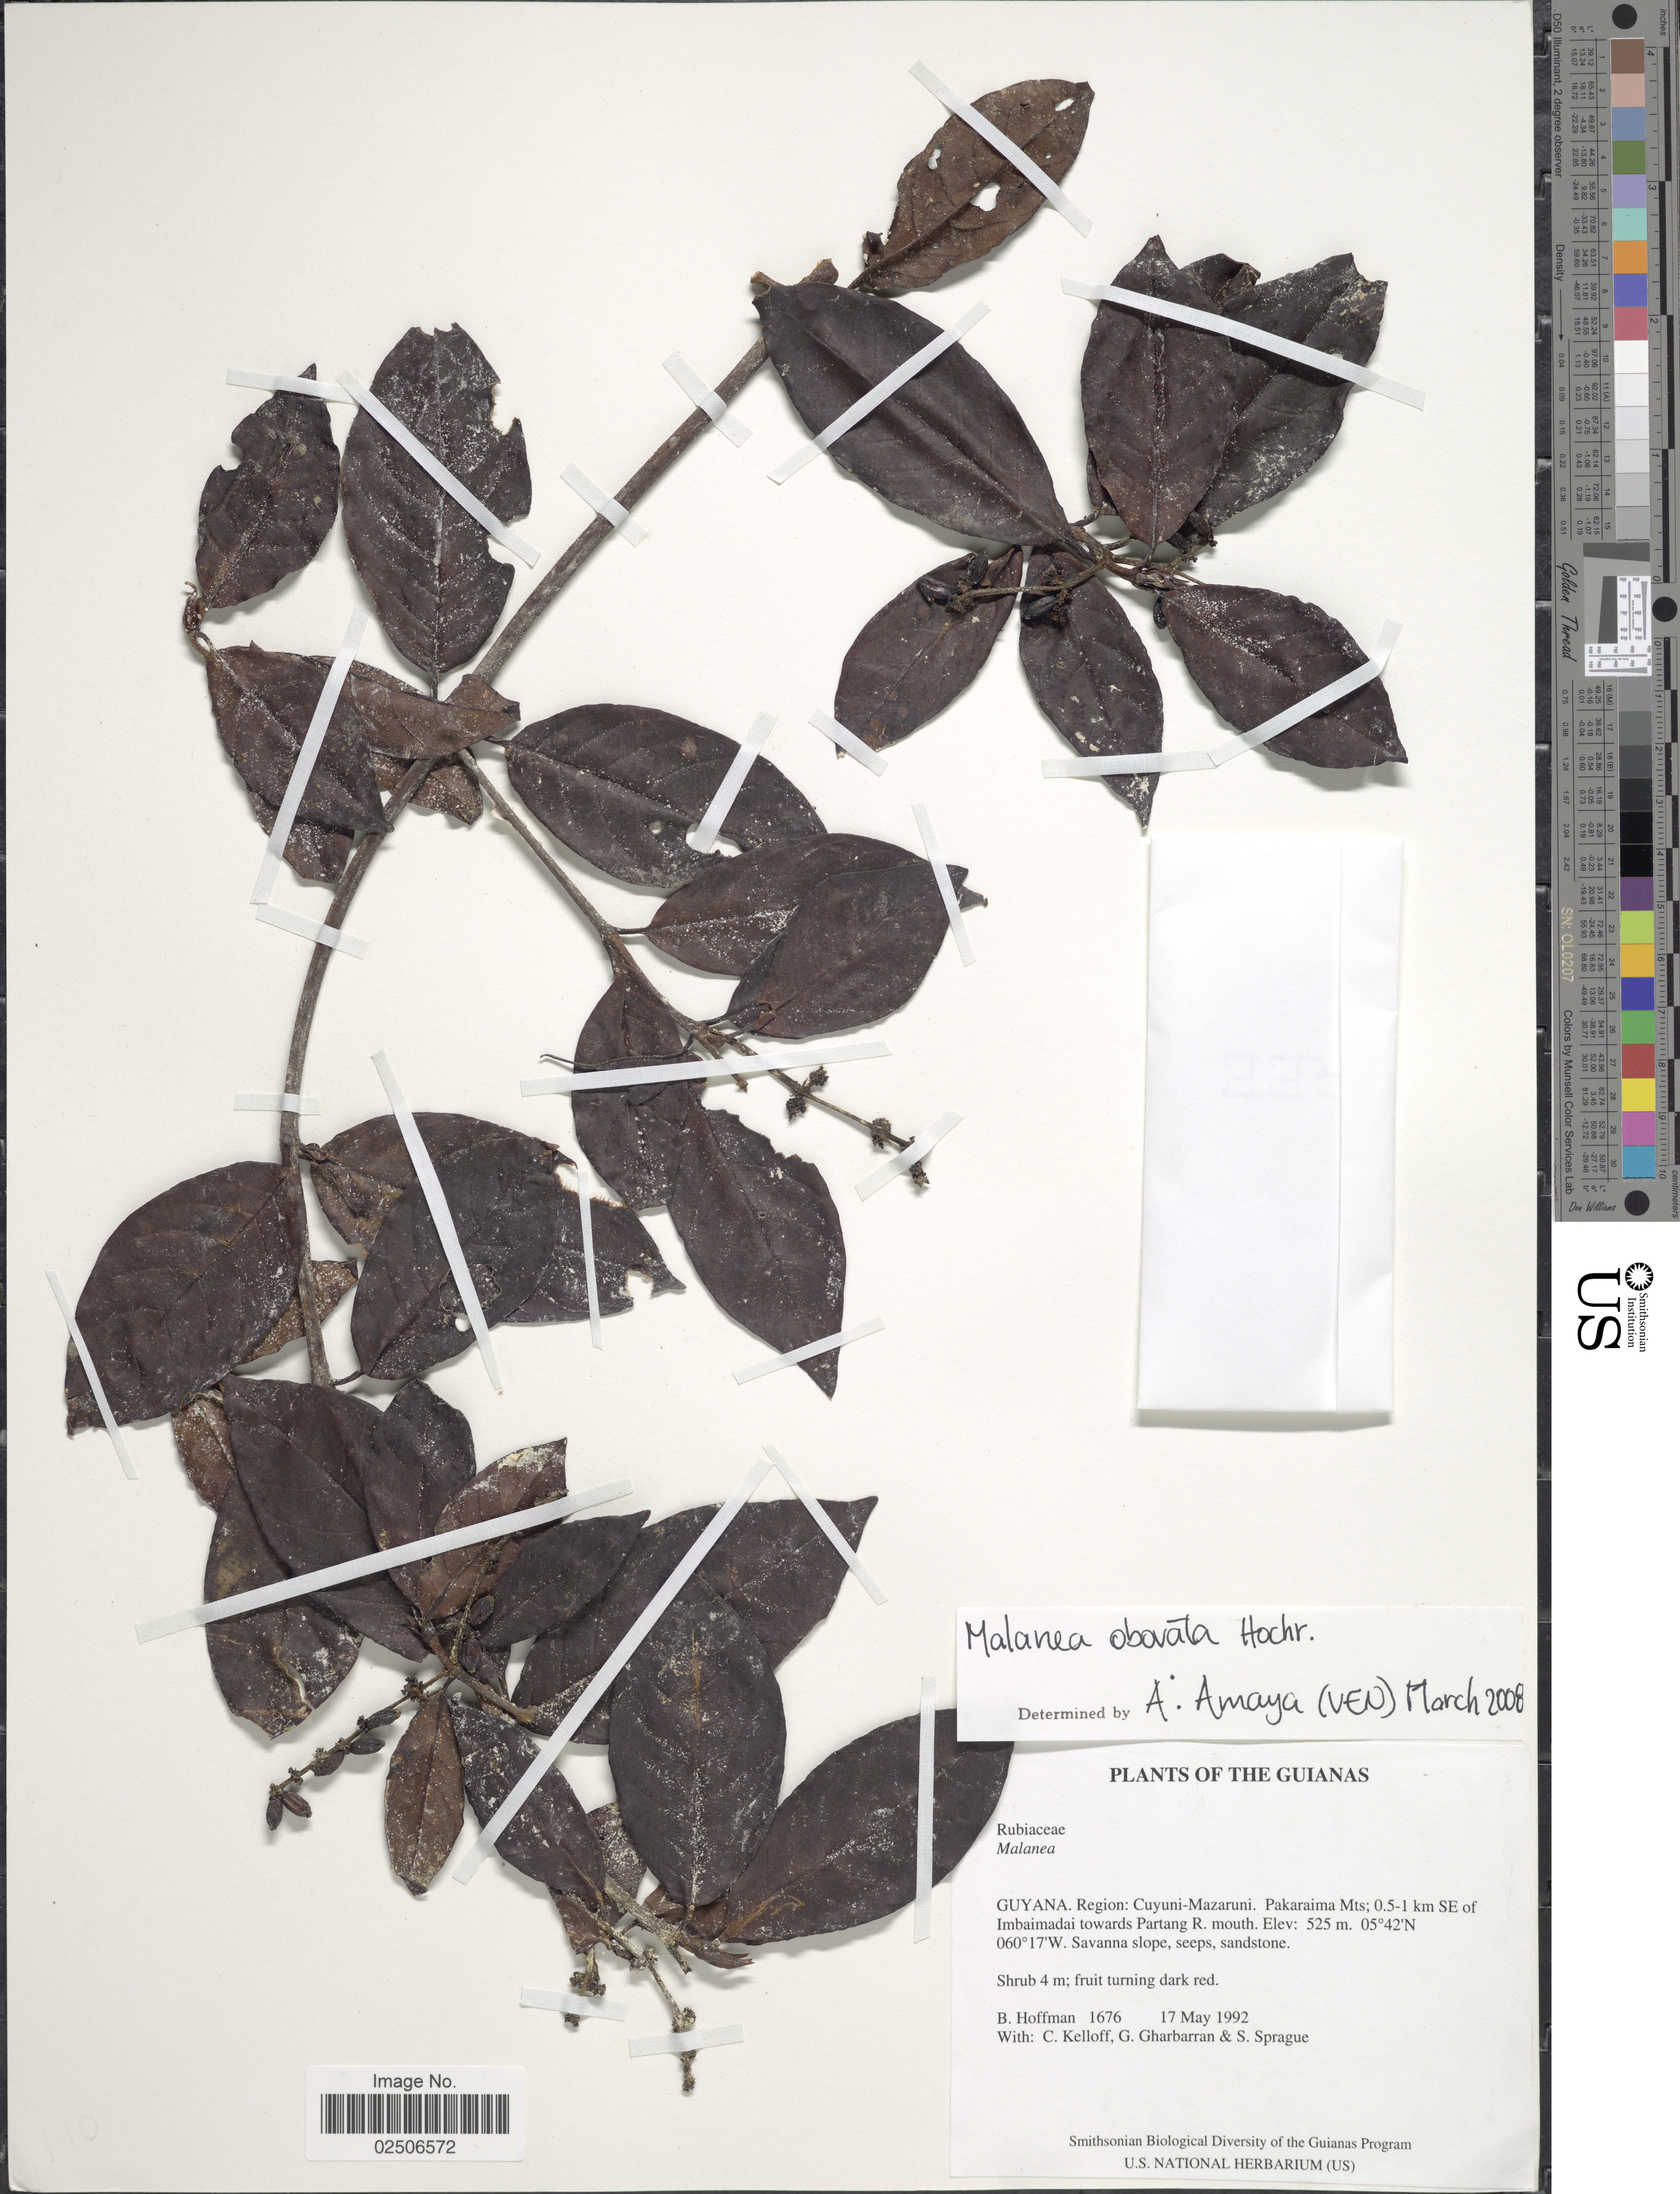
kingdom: Plantae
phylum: Tracheophyta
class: Magnoliopsida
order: Gentianales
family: Rubiaceae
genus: Malanea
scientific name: Malanea obovata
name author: Hochr.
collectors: B. Hoffman, C. L. Kelloff, G. Gharbarran & S. Sprague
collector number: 1676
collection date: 1992-05-17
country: Guyana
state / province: Cuyuni-Mazaruni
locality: Pakaraima Mts; 05-1 km SE of Ibaimadai towards Partang R. mouth